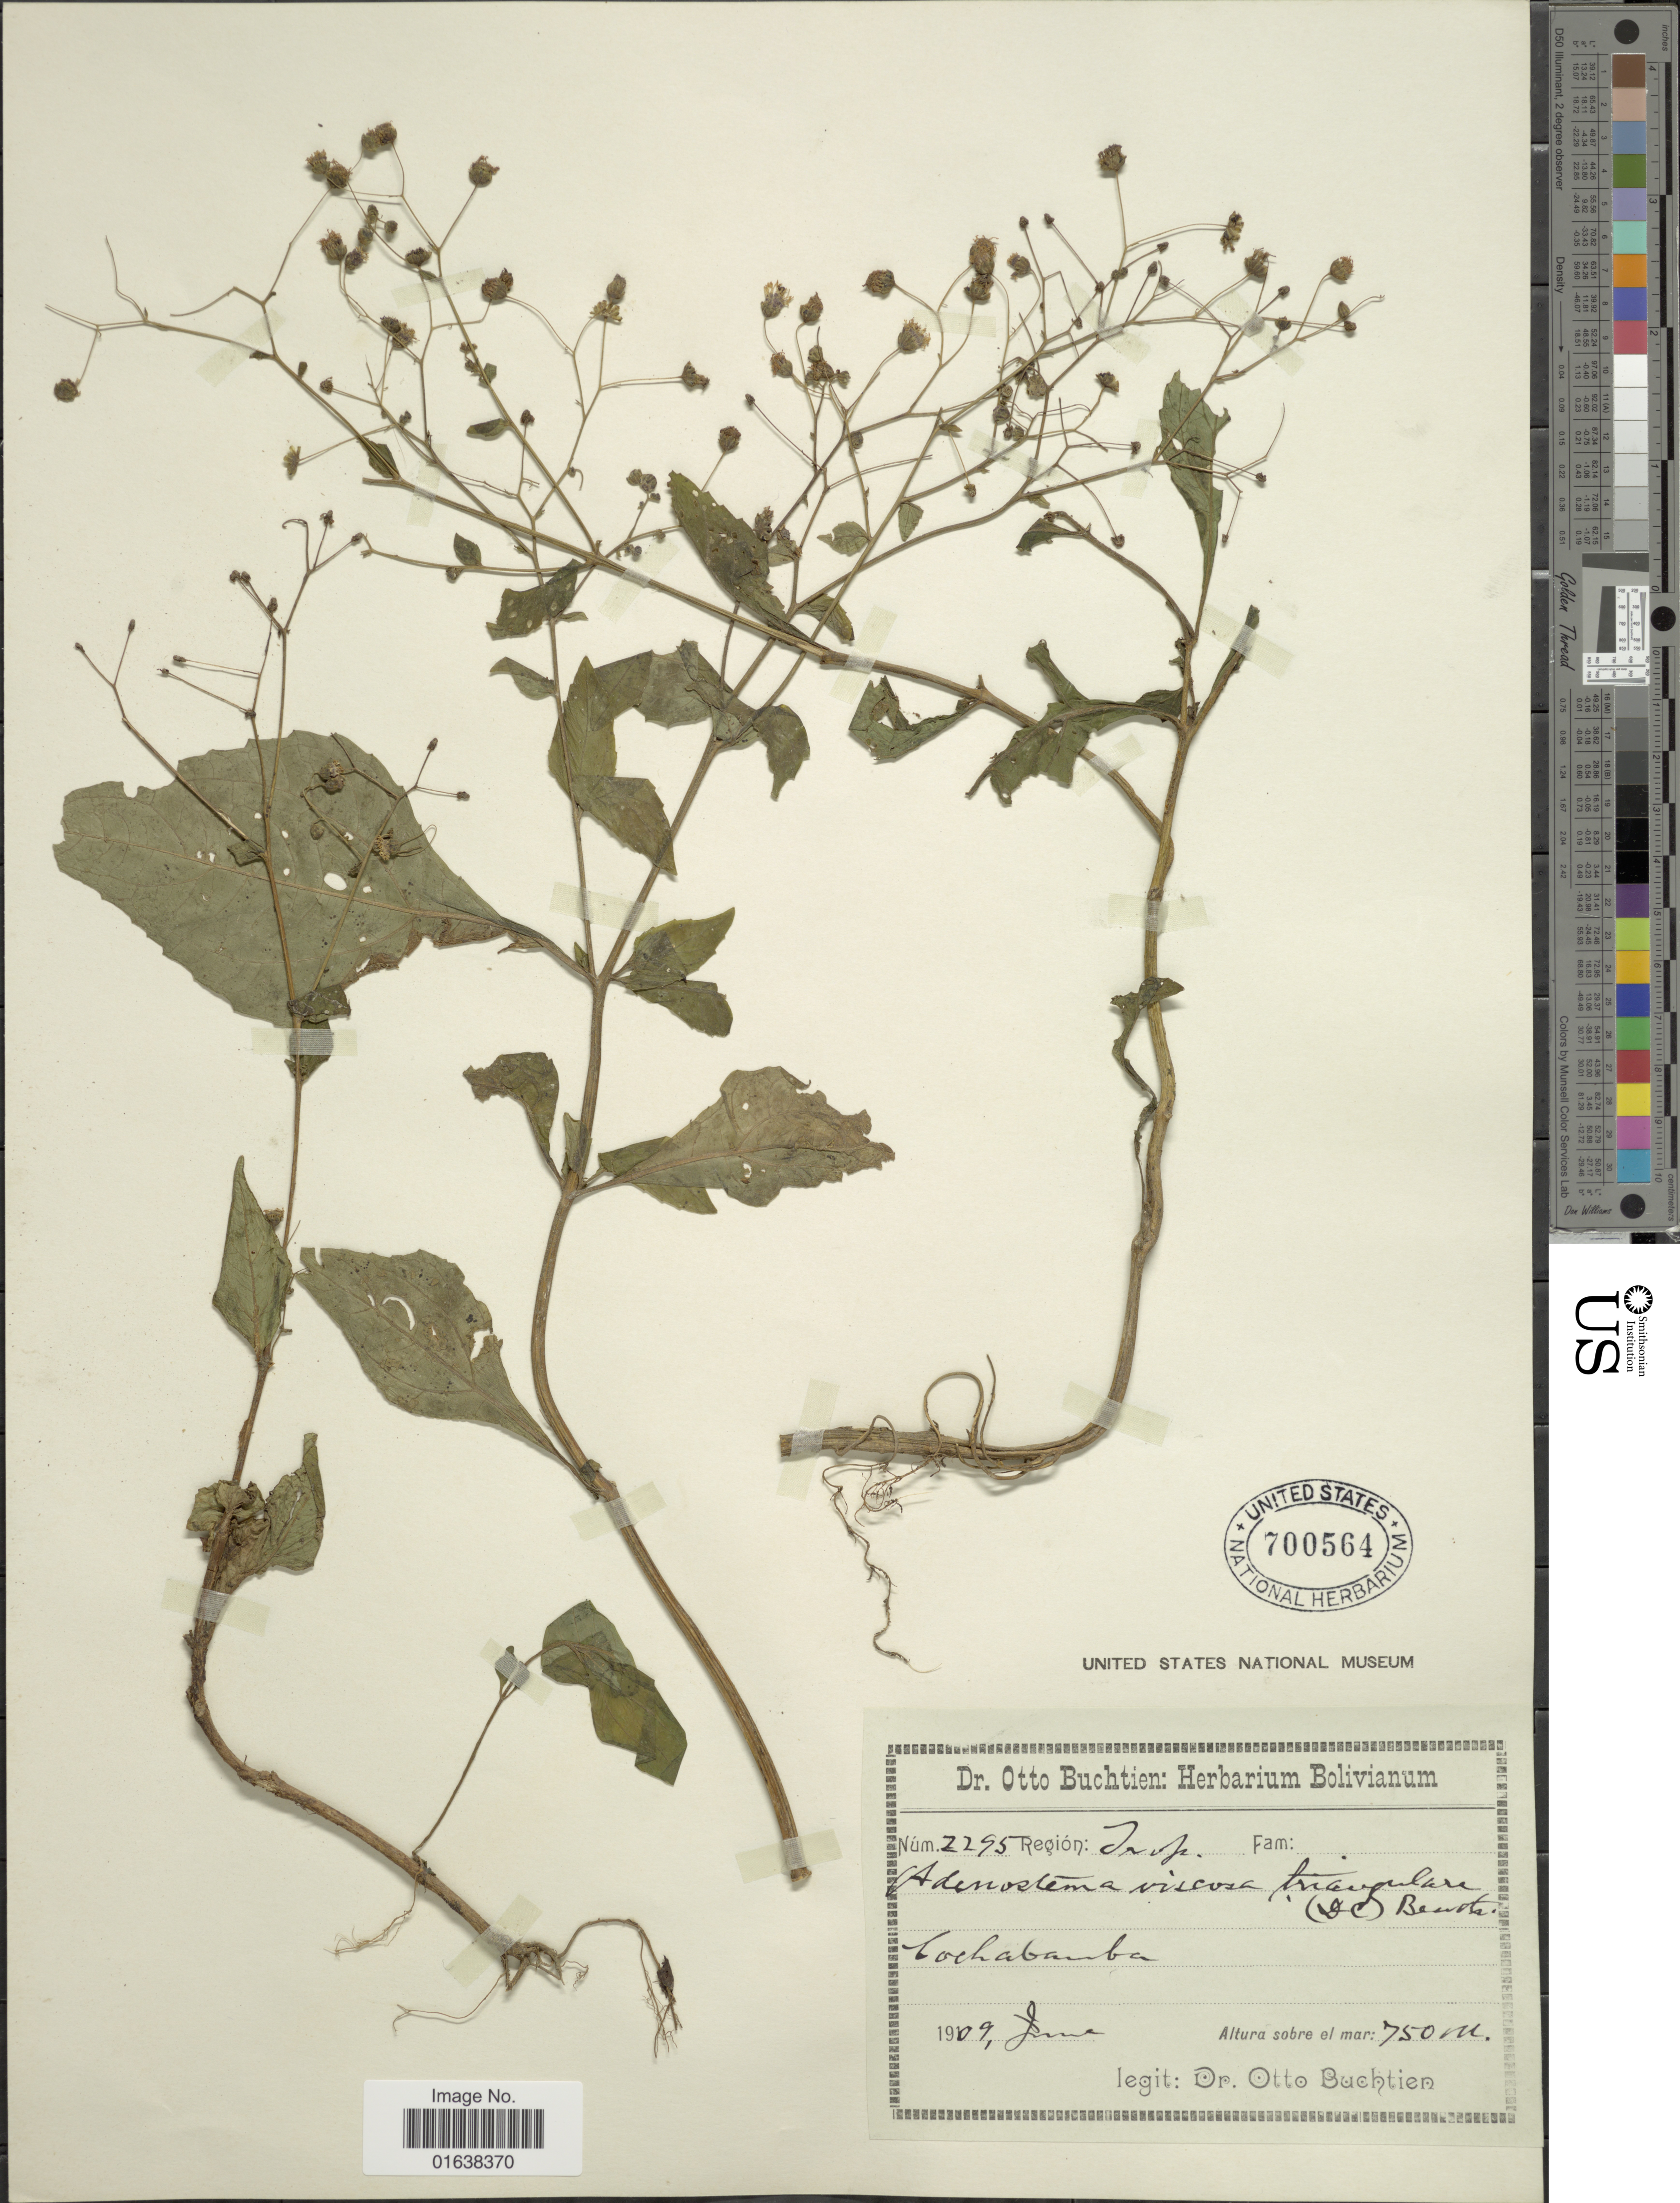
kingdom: Plantae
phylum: Tracheophyta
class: Magnoliopsida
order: Asterales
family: Asteraceae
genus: Adenostemma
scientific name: Adenostemma platyphyllum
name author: Cass.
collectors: O. Buchtien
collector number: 2295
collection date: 1909-06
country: Bolivia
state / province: Cochabamba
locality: Bolivianum. Cochabamba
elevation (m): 750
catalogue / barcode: US 700564